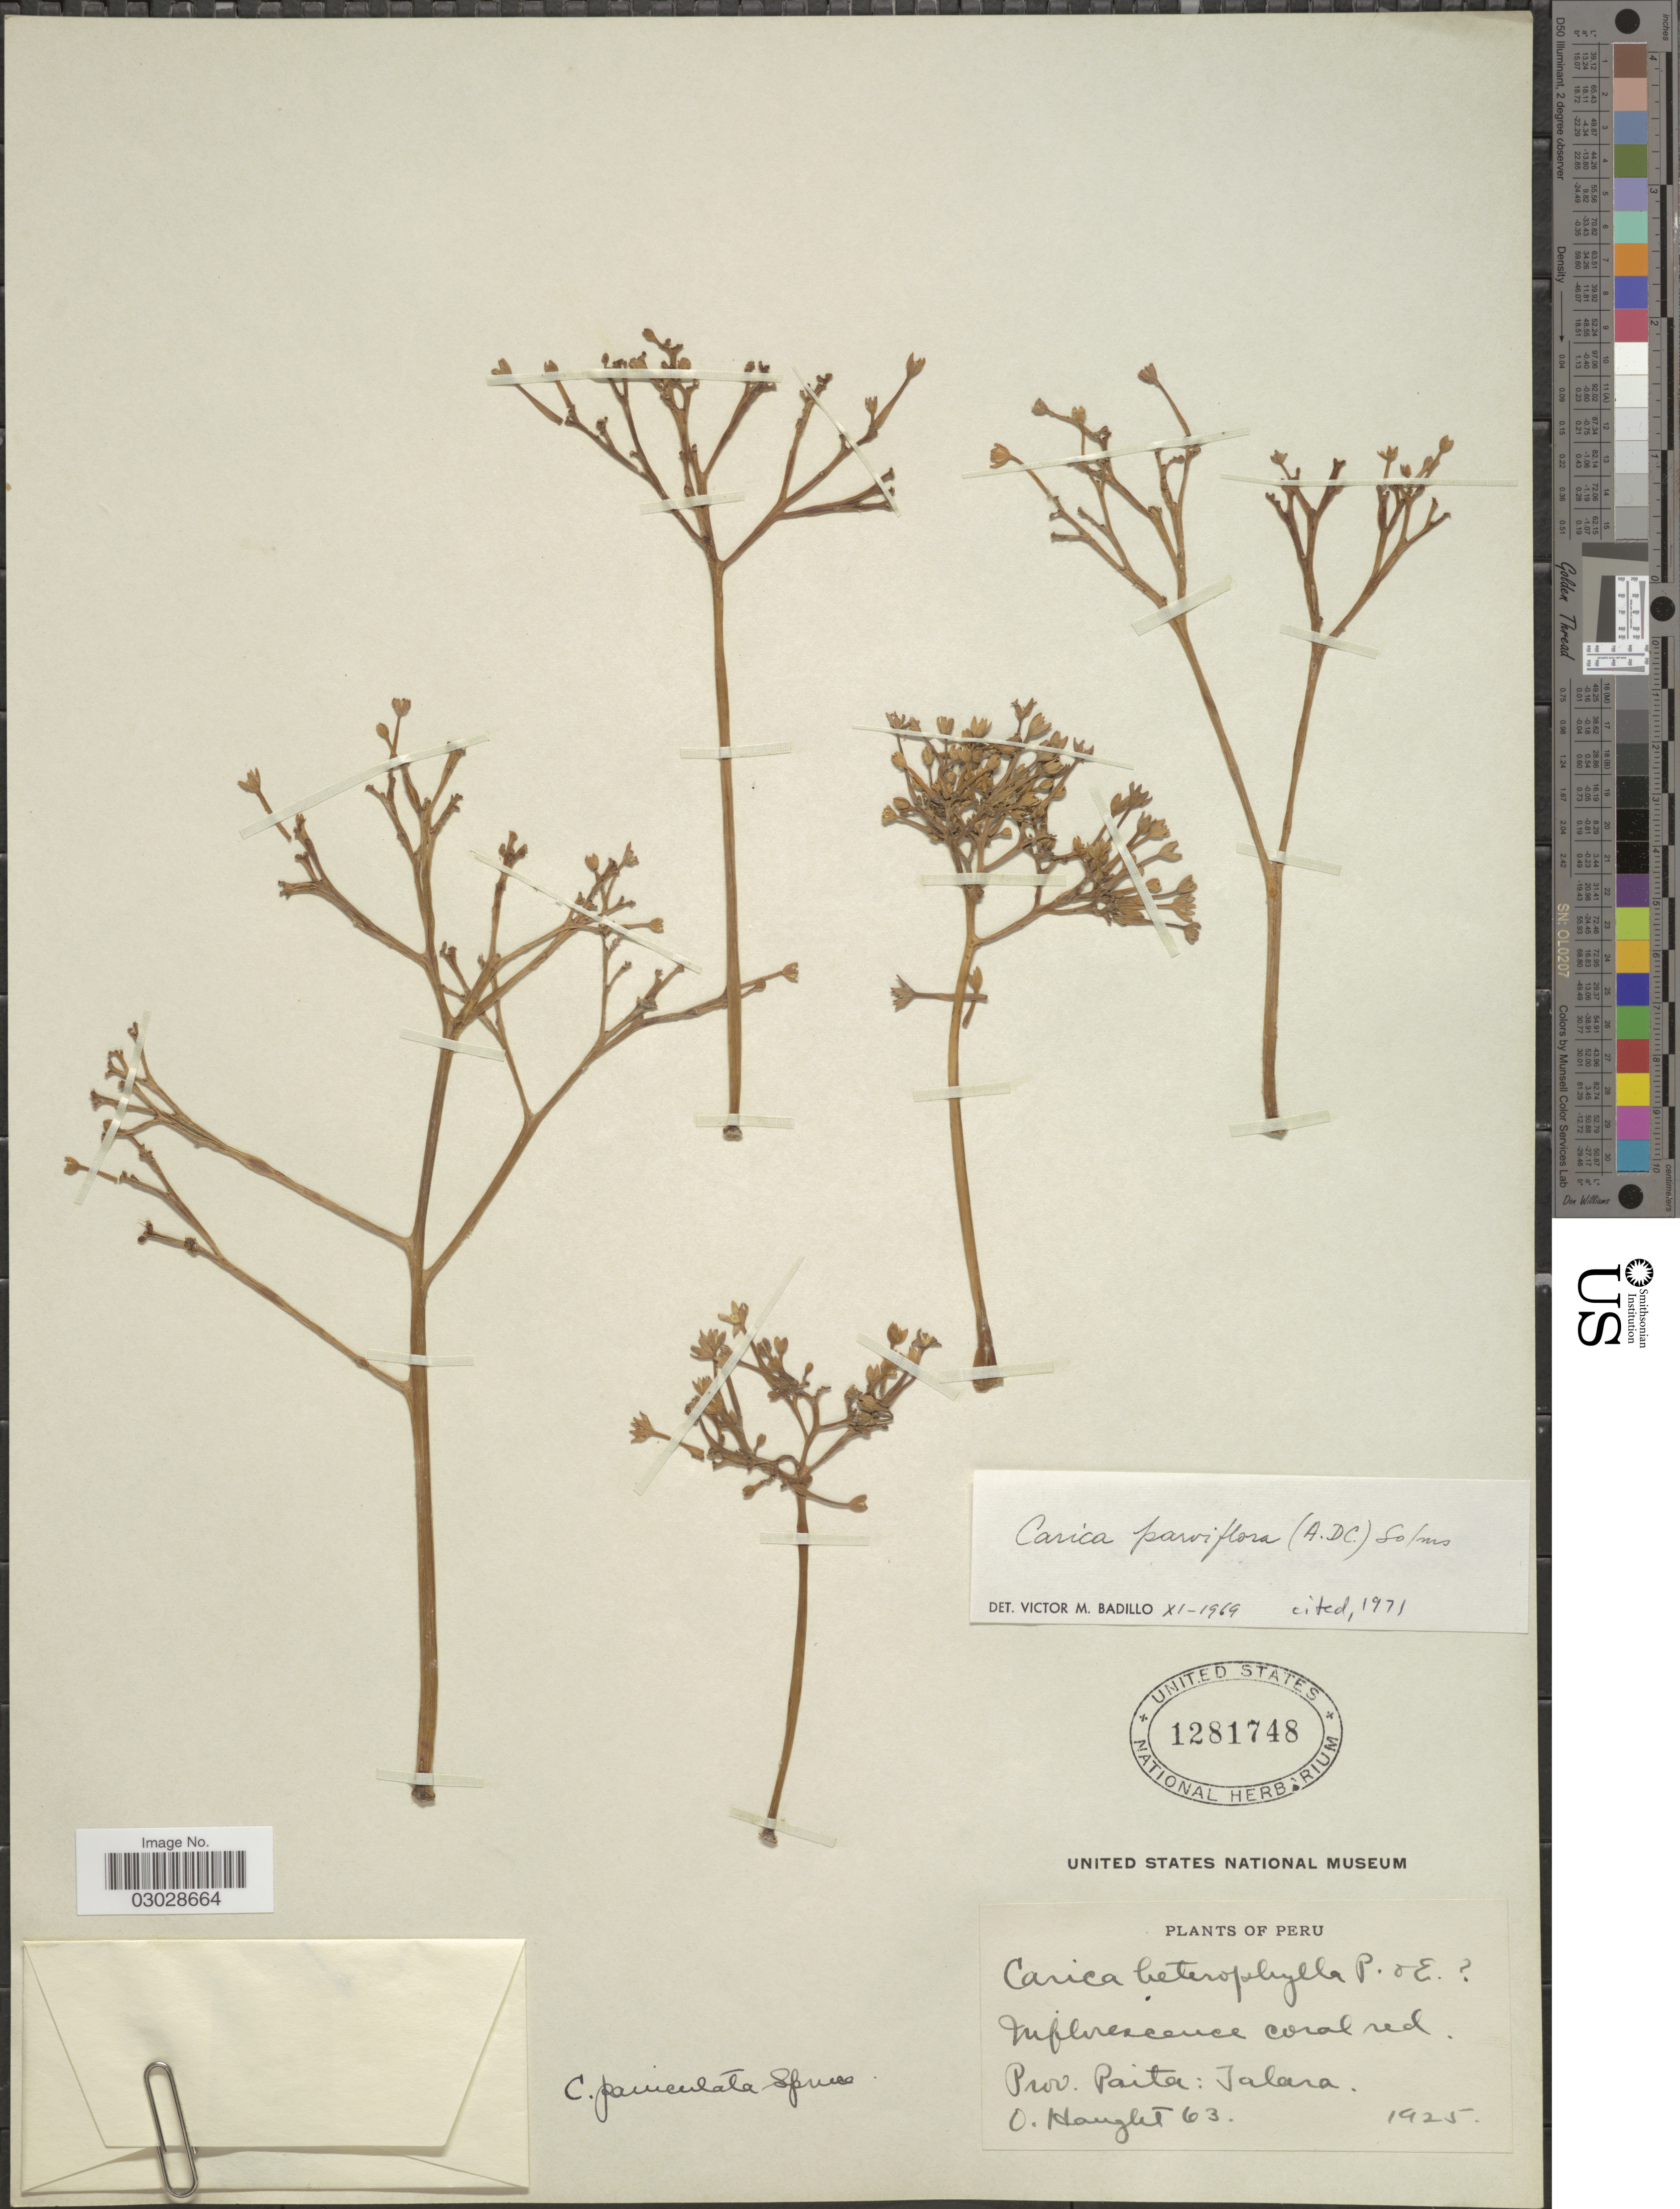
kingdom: Plantae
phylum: Tracheophyta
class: Magnoliopsida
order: Brassicales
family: Caricaceae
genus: Vasconcellea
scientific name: Vasconcellea parviflora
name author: A. DC.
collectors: O. Hanglet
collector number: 63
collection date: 1925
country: Peru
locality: Prov. Paita: Jalara.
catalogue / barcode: US 1281748